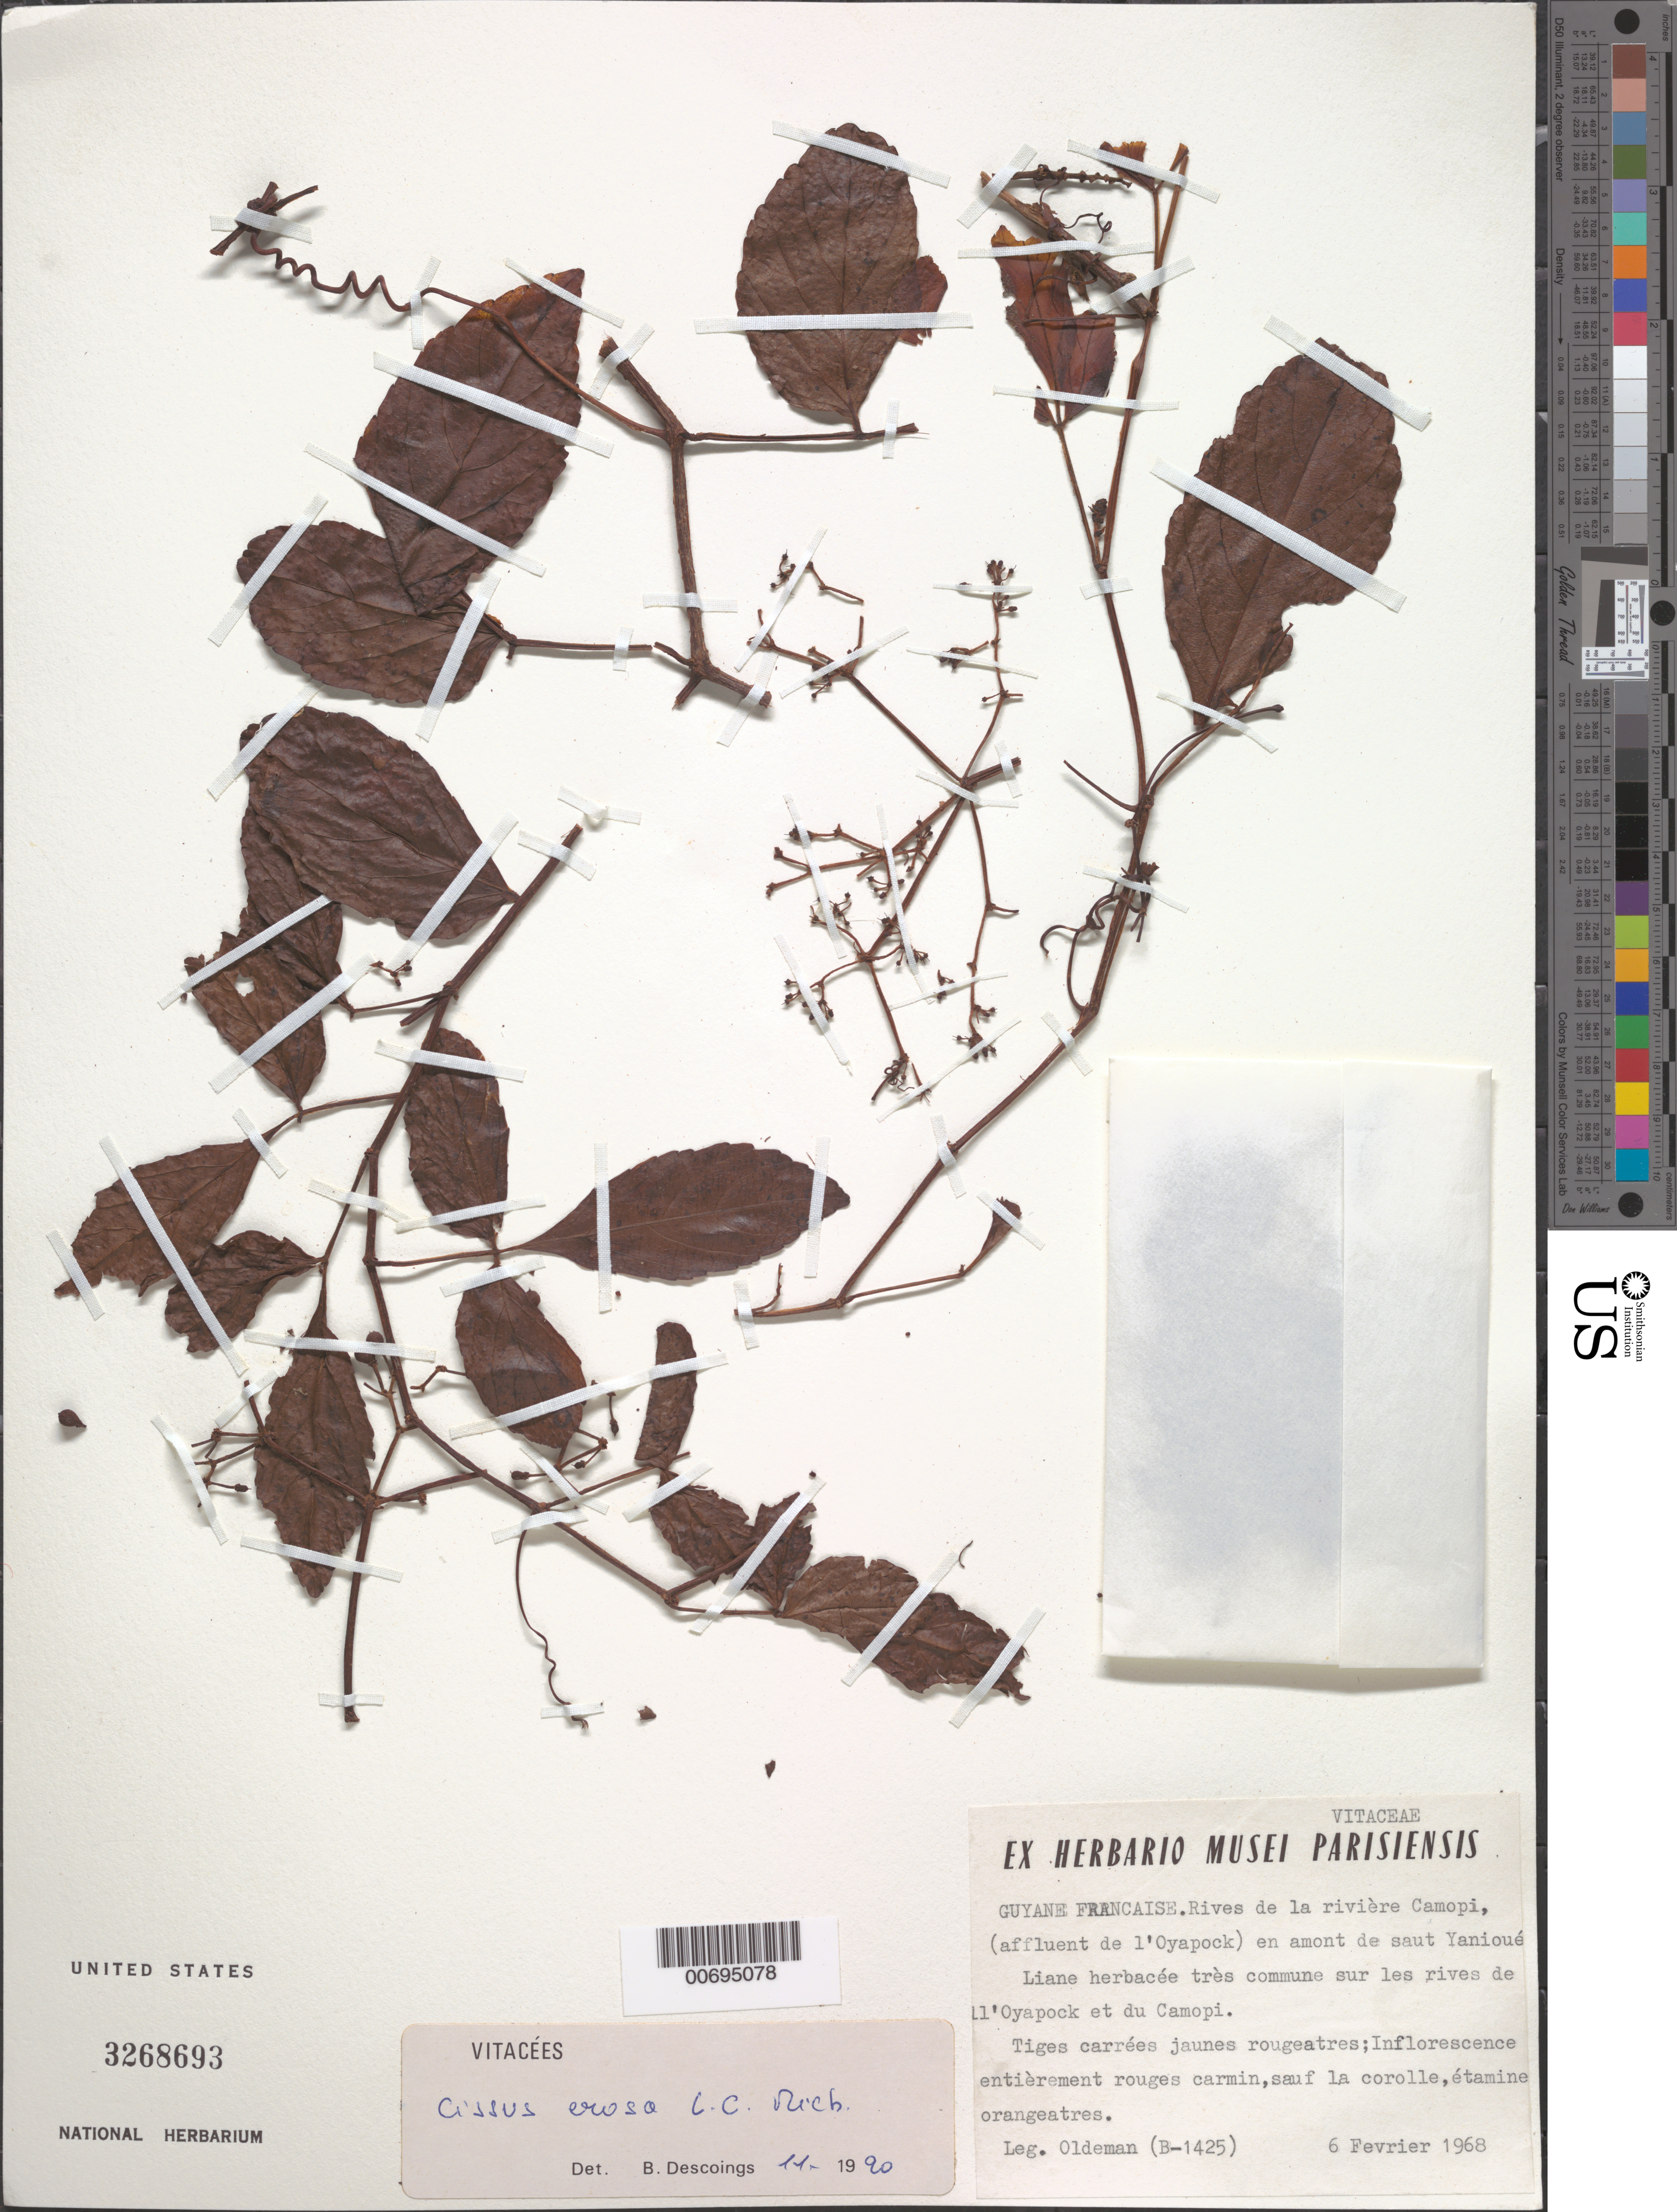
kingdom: Plantae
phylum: Tracheophyta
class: Magnoliopsida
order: Vitales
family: Vitaceae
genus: Cissus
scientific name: Cissus erosa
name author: Rich.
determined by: Descoings, B. M.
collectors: R. Oldeman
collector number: B 1425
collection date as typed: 6-Feb-68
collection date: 1968-02-06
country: French Guiana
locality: Rives de la Rivire Camopi (affluent de l'Oyapock)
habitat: Along riverbank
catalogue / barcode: US 3268693